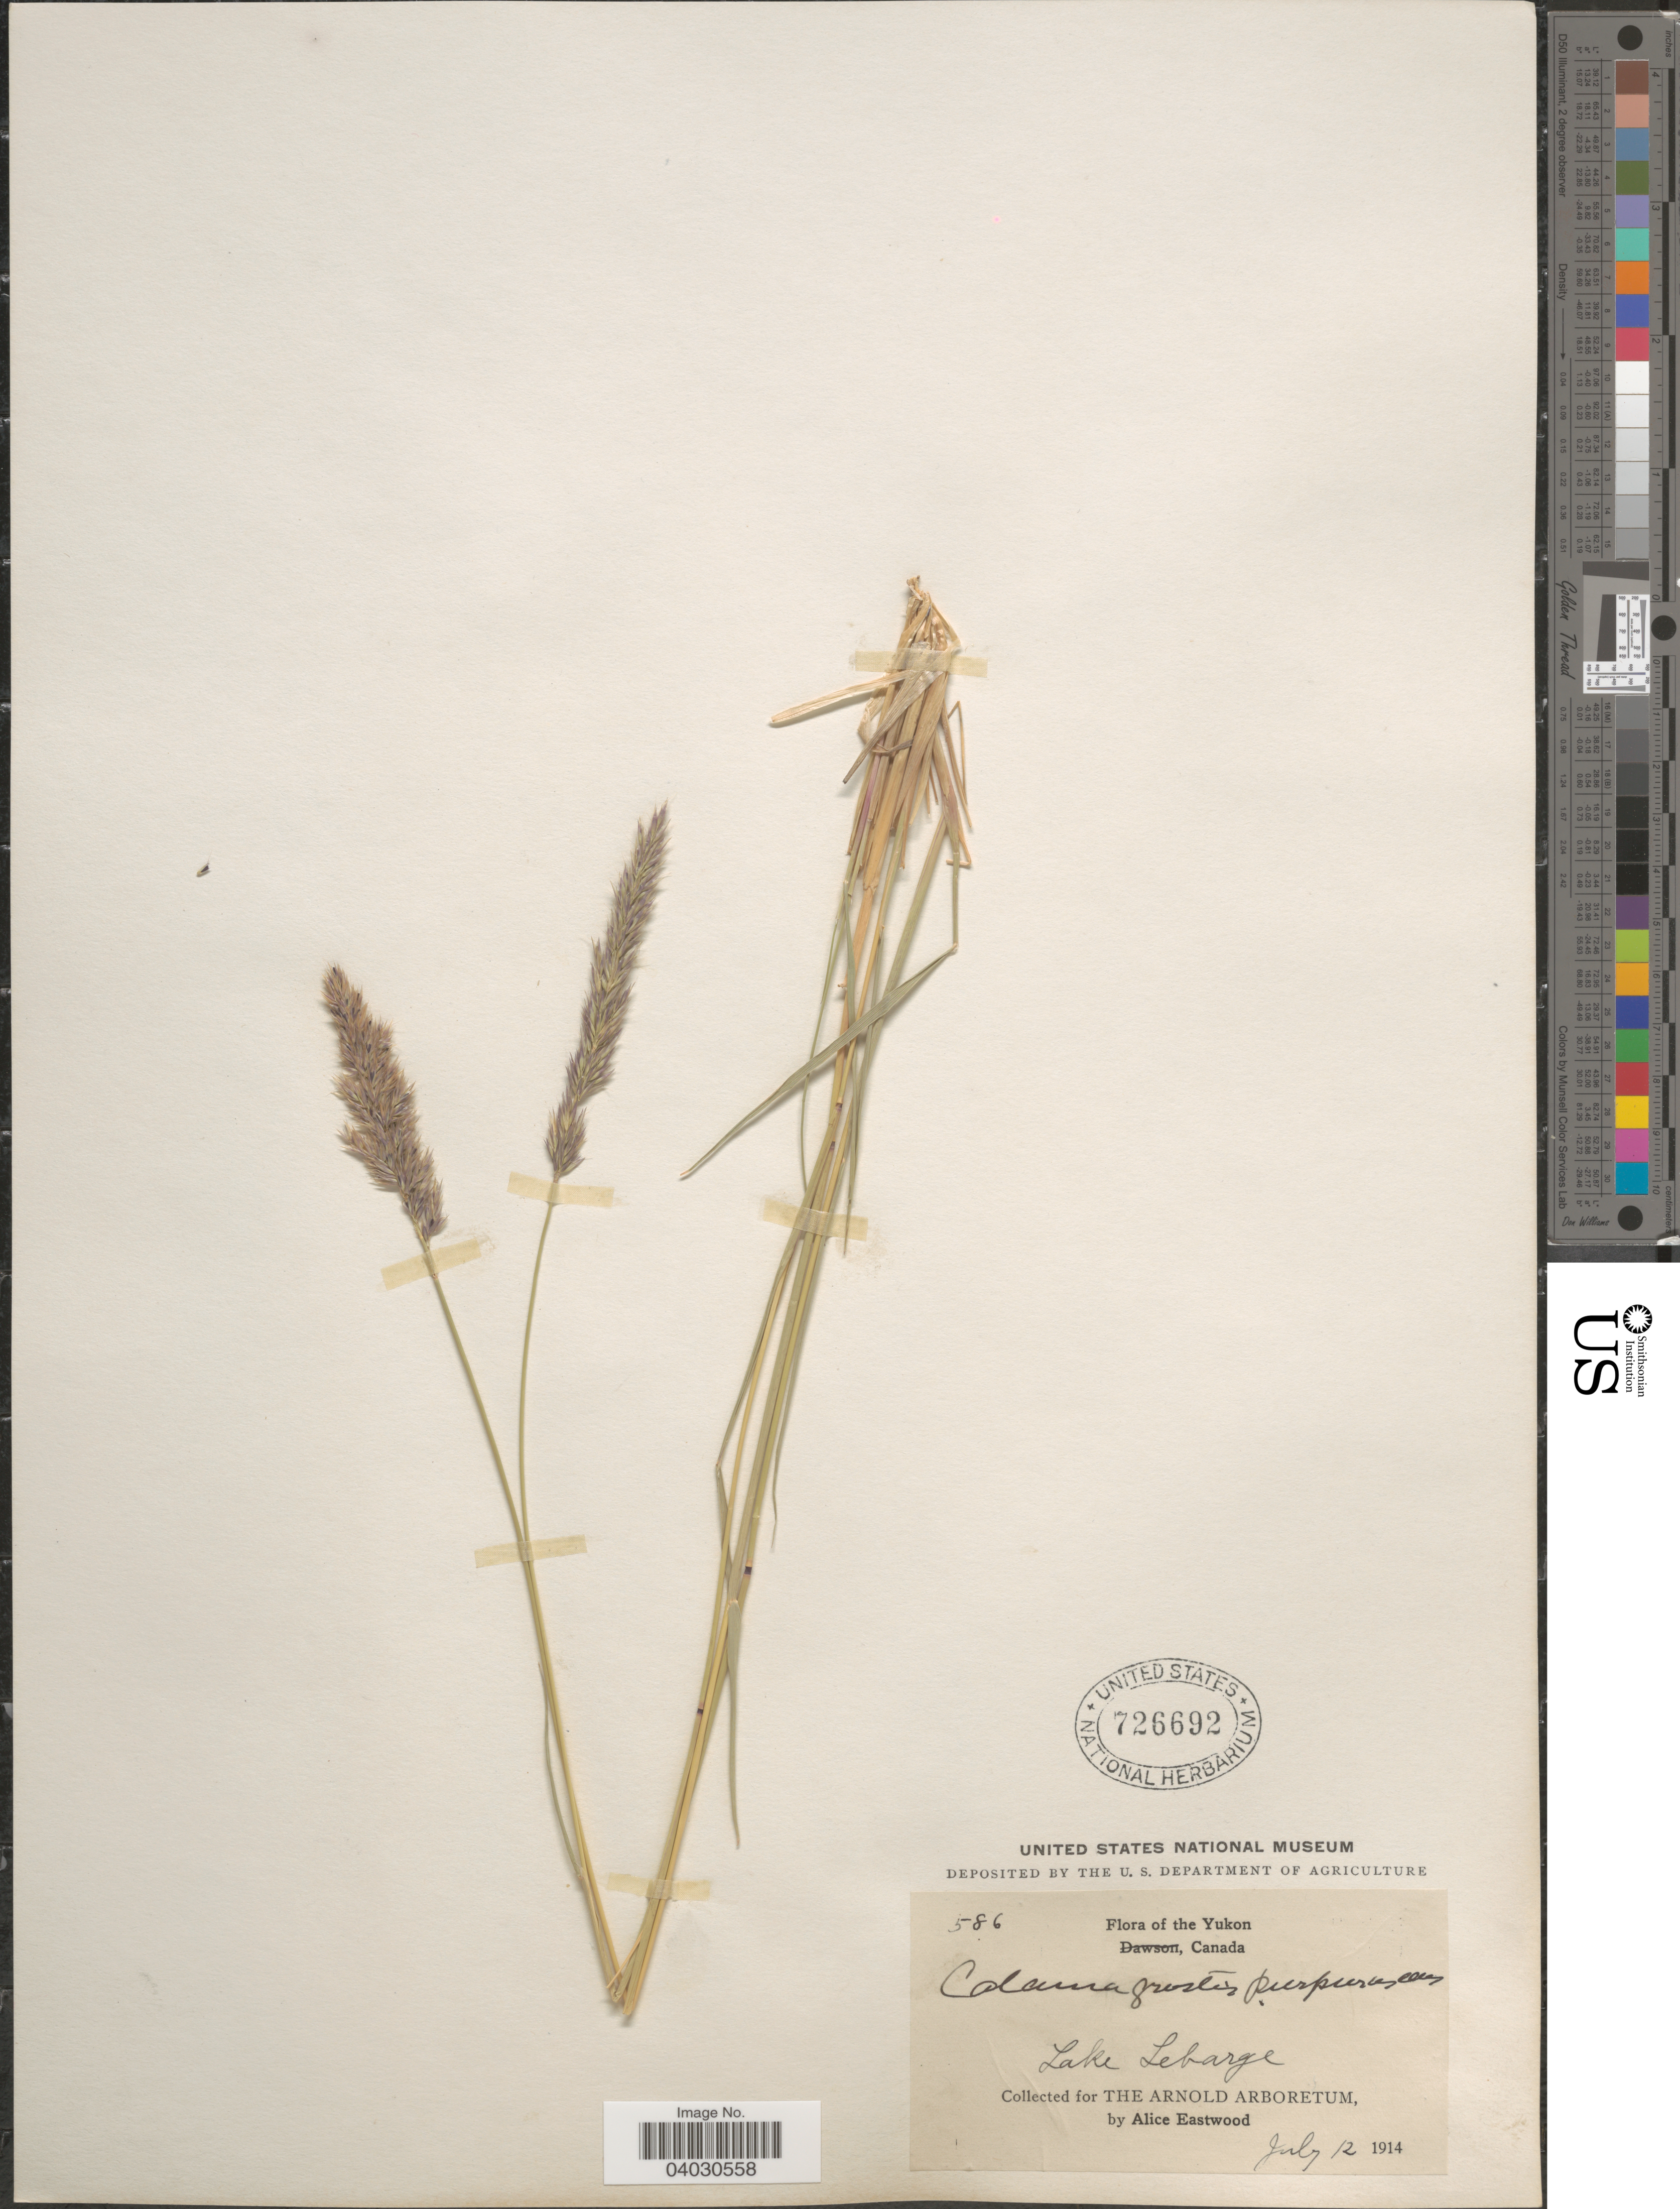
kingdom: Plantae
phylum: Tracheophyta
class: Liliopsida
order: Poales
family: Poaceae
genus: Calamagrostis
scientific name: Calamagrostis purpurascens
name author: R. Br.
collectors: A. Eastwood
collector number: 586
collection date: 1914-07-12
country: Canada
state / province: Yukon Territory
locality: Yukon. Lake Lebarge.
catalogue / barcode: US 726692